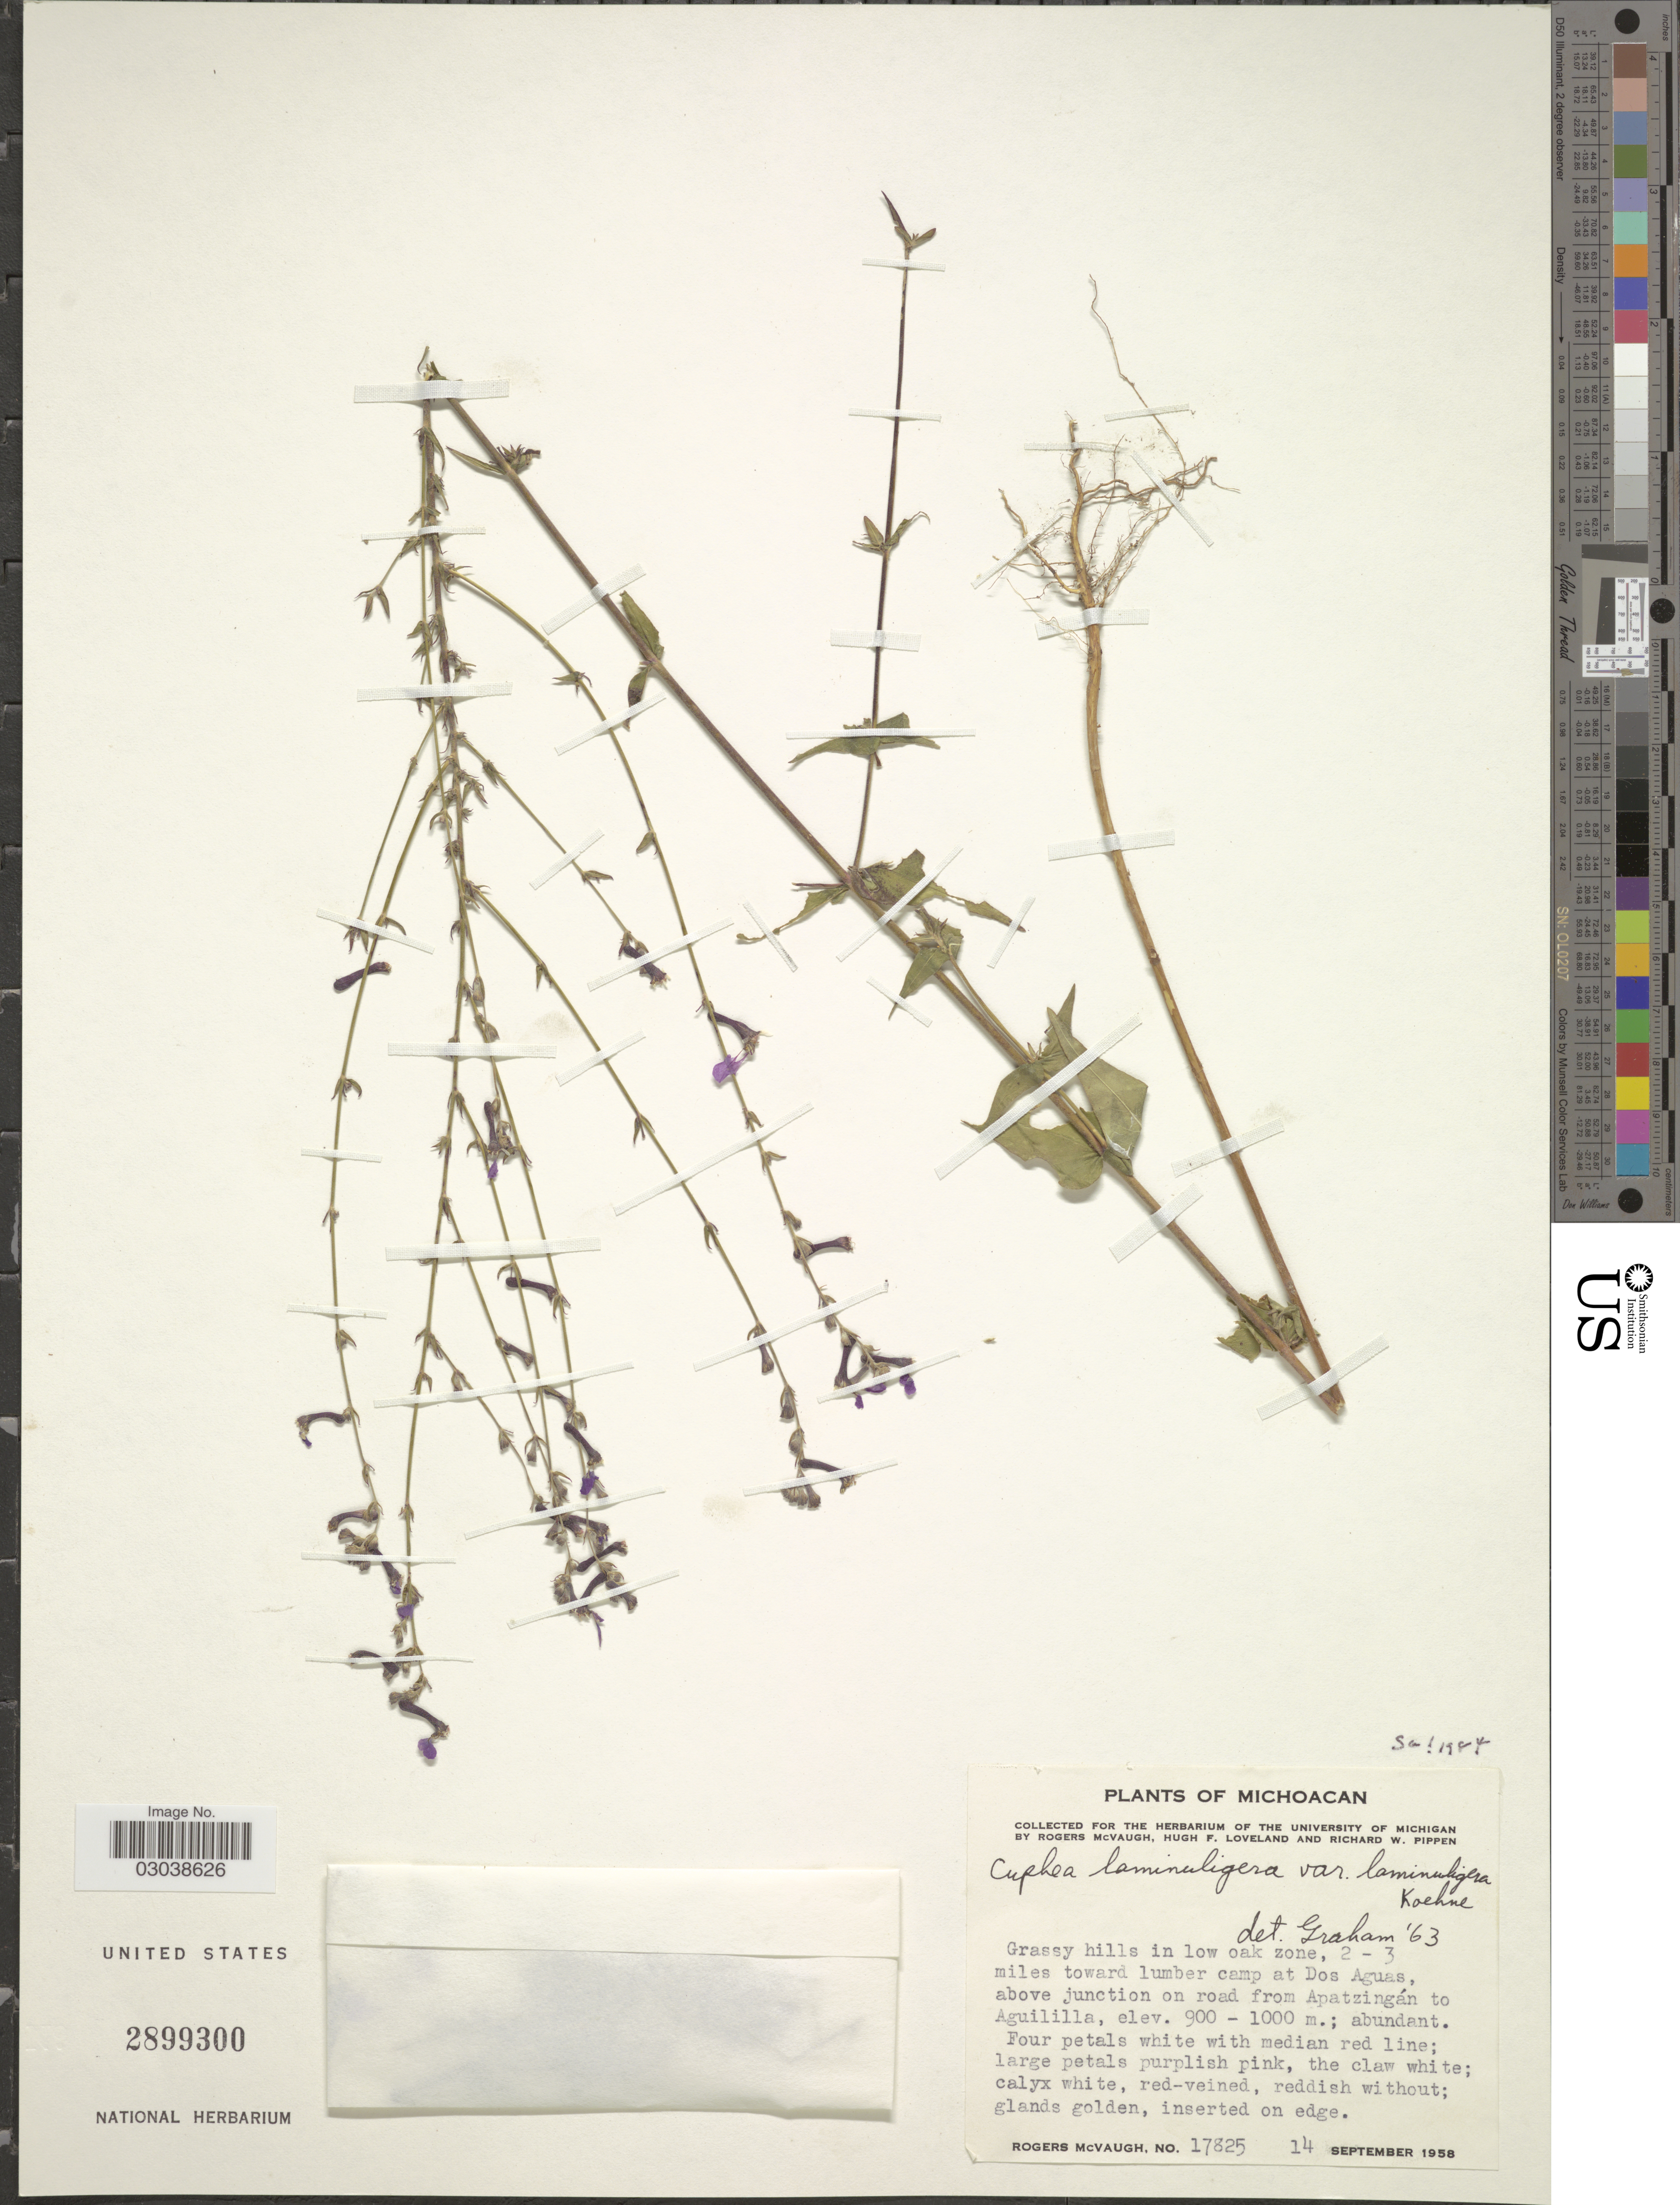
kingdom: Plantae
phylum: Tracheophyta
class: Magnoliopsida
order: Myrtales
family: Lythraceae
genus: Cuphea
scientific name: Cuphea laminuligera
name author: Koehne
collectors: R. McVaugh, H. Loveland & R. W. Pippen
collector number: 17825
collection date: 1958-09-14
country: Mexico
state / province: Michoacán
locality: Grassy hills in low oak zona, 2 - 3 miles toward lumber camp at Dos Aguas, above junction on road from Apatzingán to Aguililla.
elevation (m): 900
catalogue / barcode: US 2899300